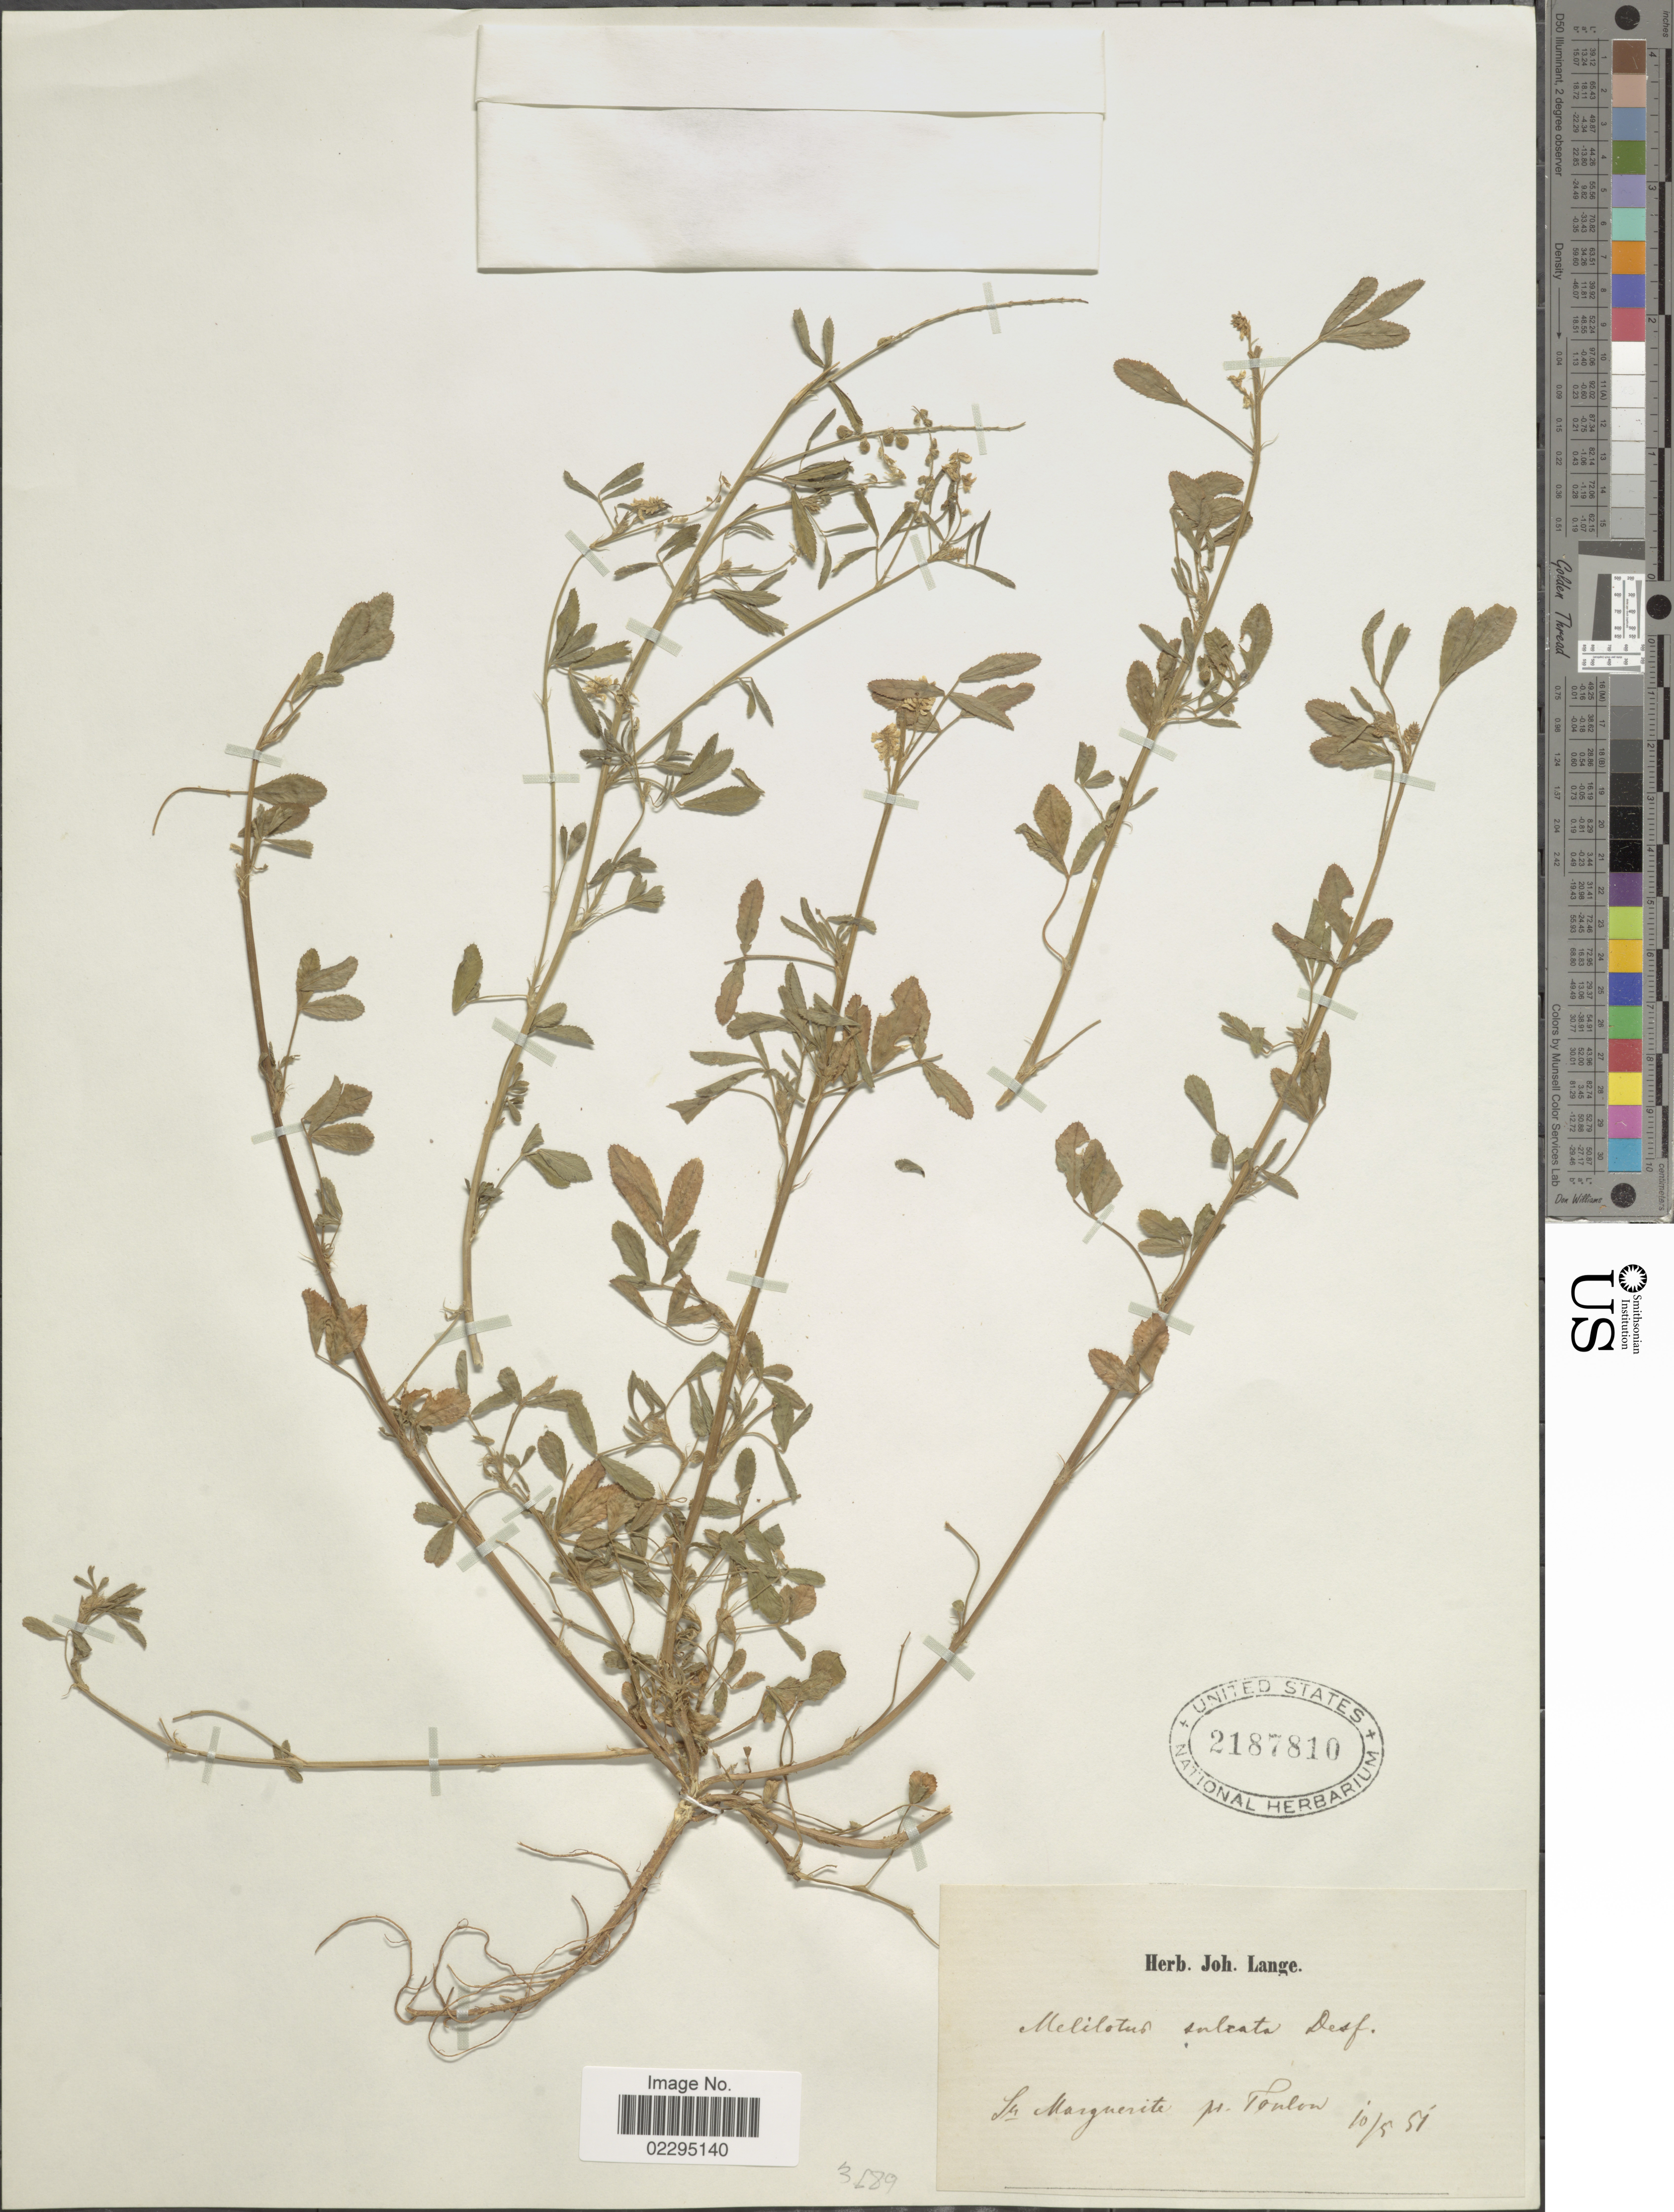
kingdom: Plantae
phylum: Tracheophyta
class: Magnoliopsida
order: Fabales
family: Fabaceae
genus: Melilotus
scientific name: Melilotus sulcatus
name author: Desf.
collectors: ex herb. Joh. Lange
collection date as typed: Transcribed d/m/y: 10/5/51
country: France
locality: In Marguerite pr. Toulon.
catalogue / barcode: US 2187810